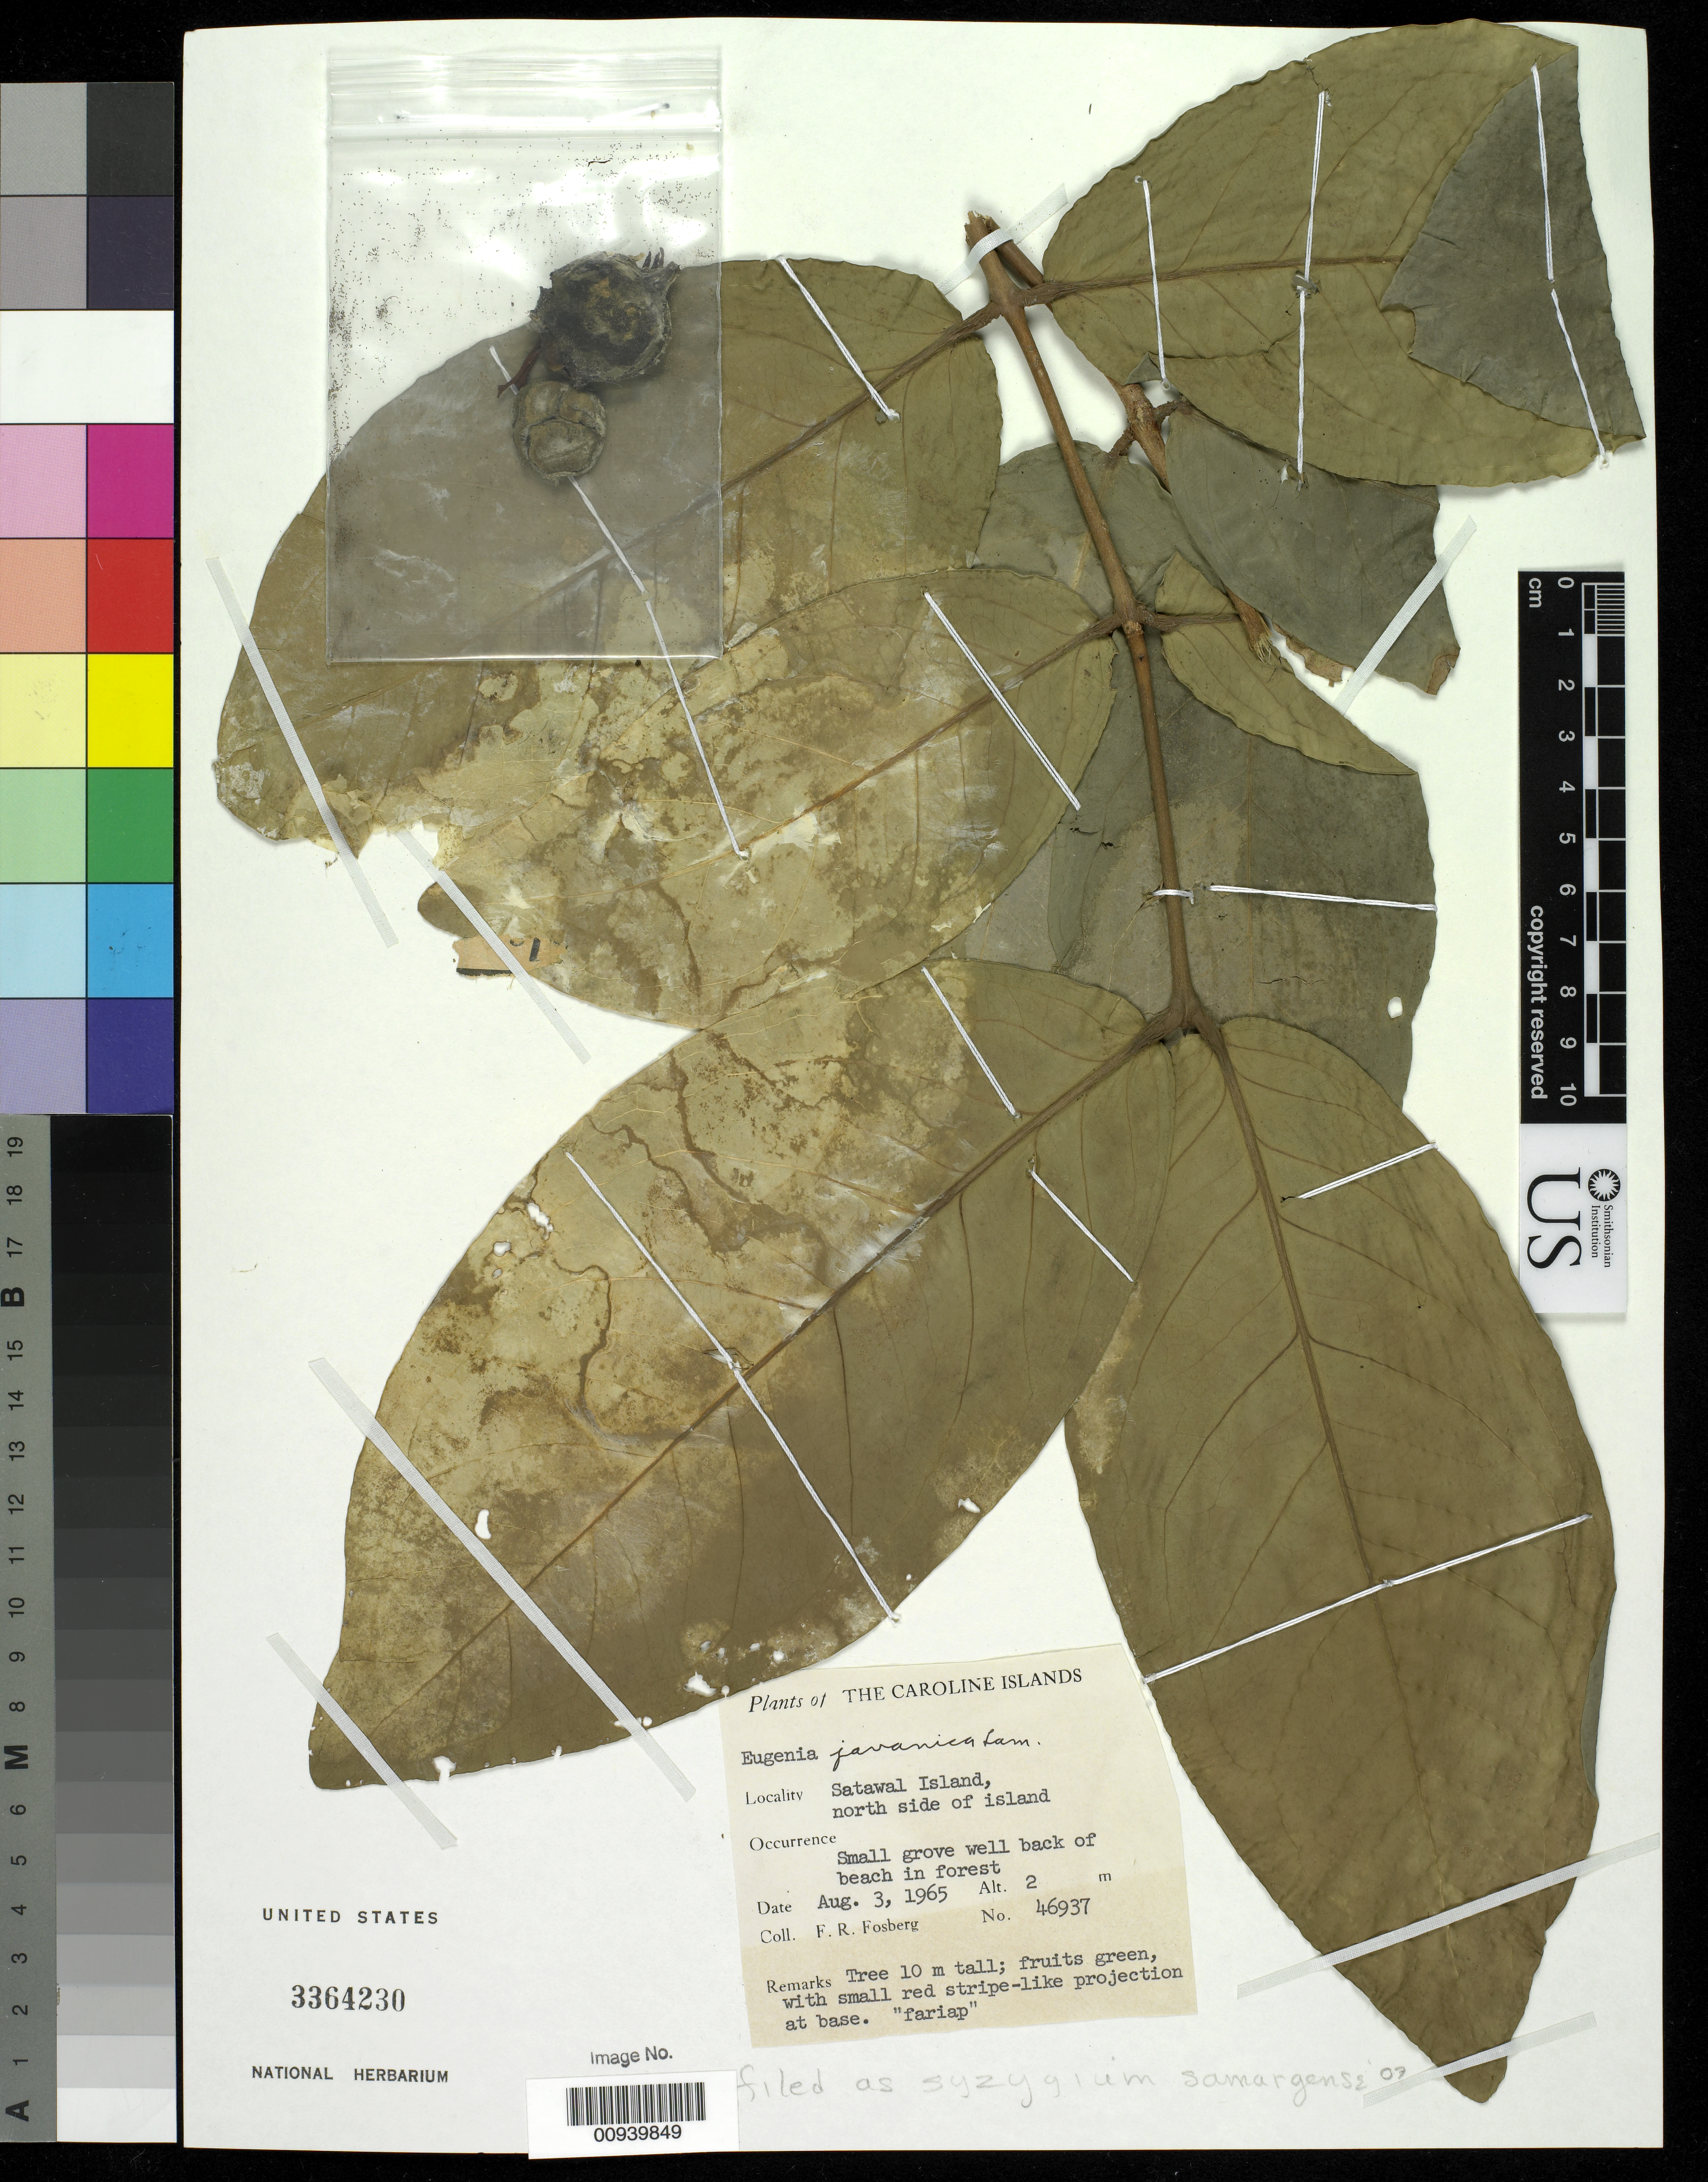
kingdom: Plantae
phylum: Tracheophyta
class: Magnoliopsida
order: Myrtales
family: Myrtaceae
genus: Syzygium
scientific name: Syzygium samarangense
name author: (Blume) Merr. & L.M. Perry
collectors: F. R. Fosberg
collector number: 46937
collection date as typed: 03 Aug 1965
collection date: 1965-08-03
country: Micronesia, Federated States of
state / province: Yap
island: Satawal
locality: north side of island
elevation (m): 2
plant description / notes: Cited by Byng et al., Phytotaxa 427(2): 124. 2019.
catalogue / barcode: US 3364230